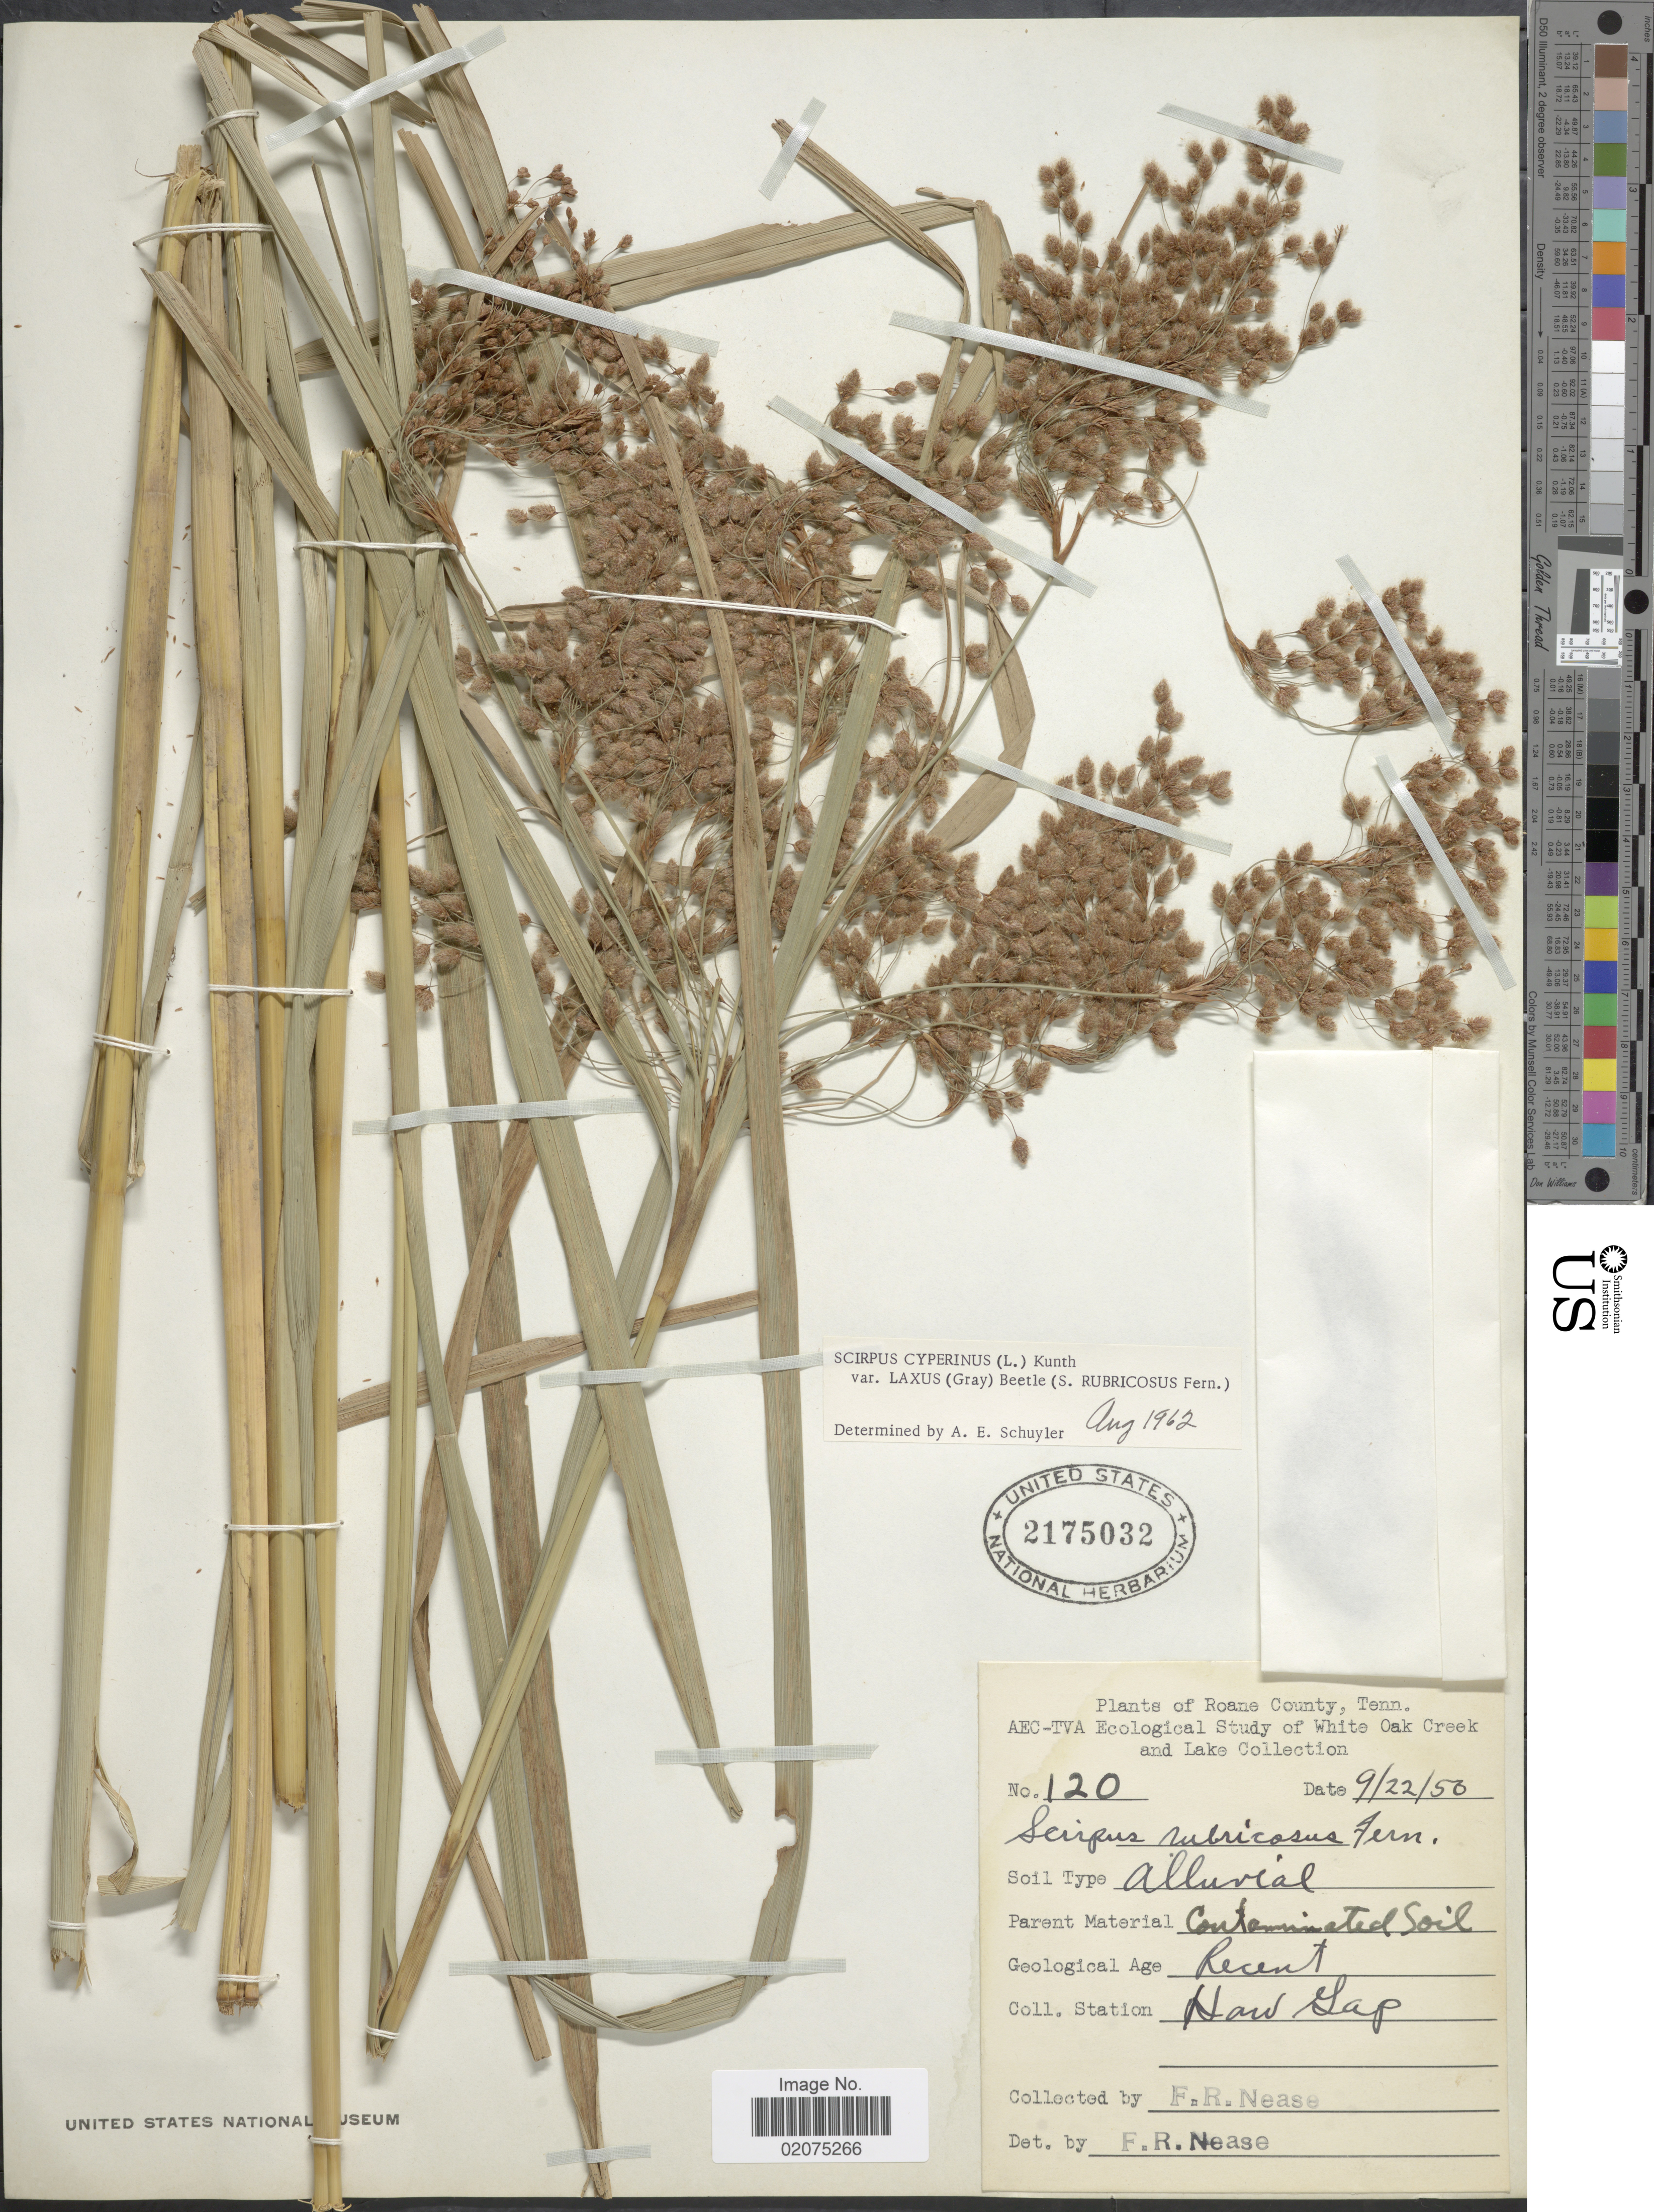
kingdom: Plantae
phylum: Tracheophyta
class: Liliopsida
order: Poales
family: Cyperaceae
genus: Scirpus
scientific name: Scirpus cyperinus var. laxus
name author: (A. Gray) Beetle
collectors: F. Nease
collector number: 120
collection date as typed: Transcribed d/m/y: 22/9/50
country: United States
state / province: Tennessee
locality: Roane County, Tenn., Haw Gap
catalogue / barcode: US 2175032